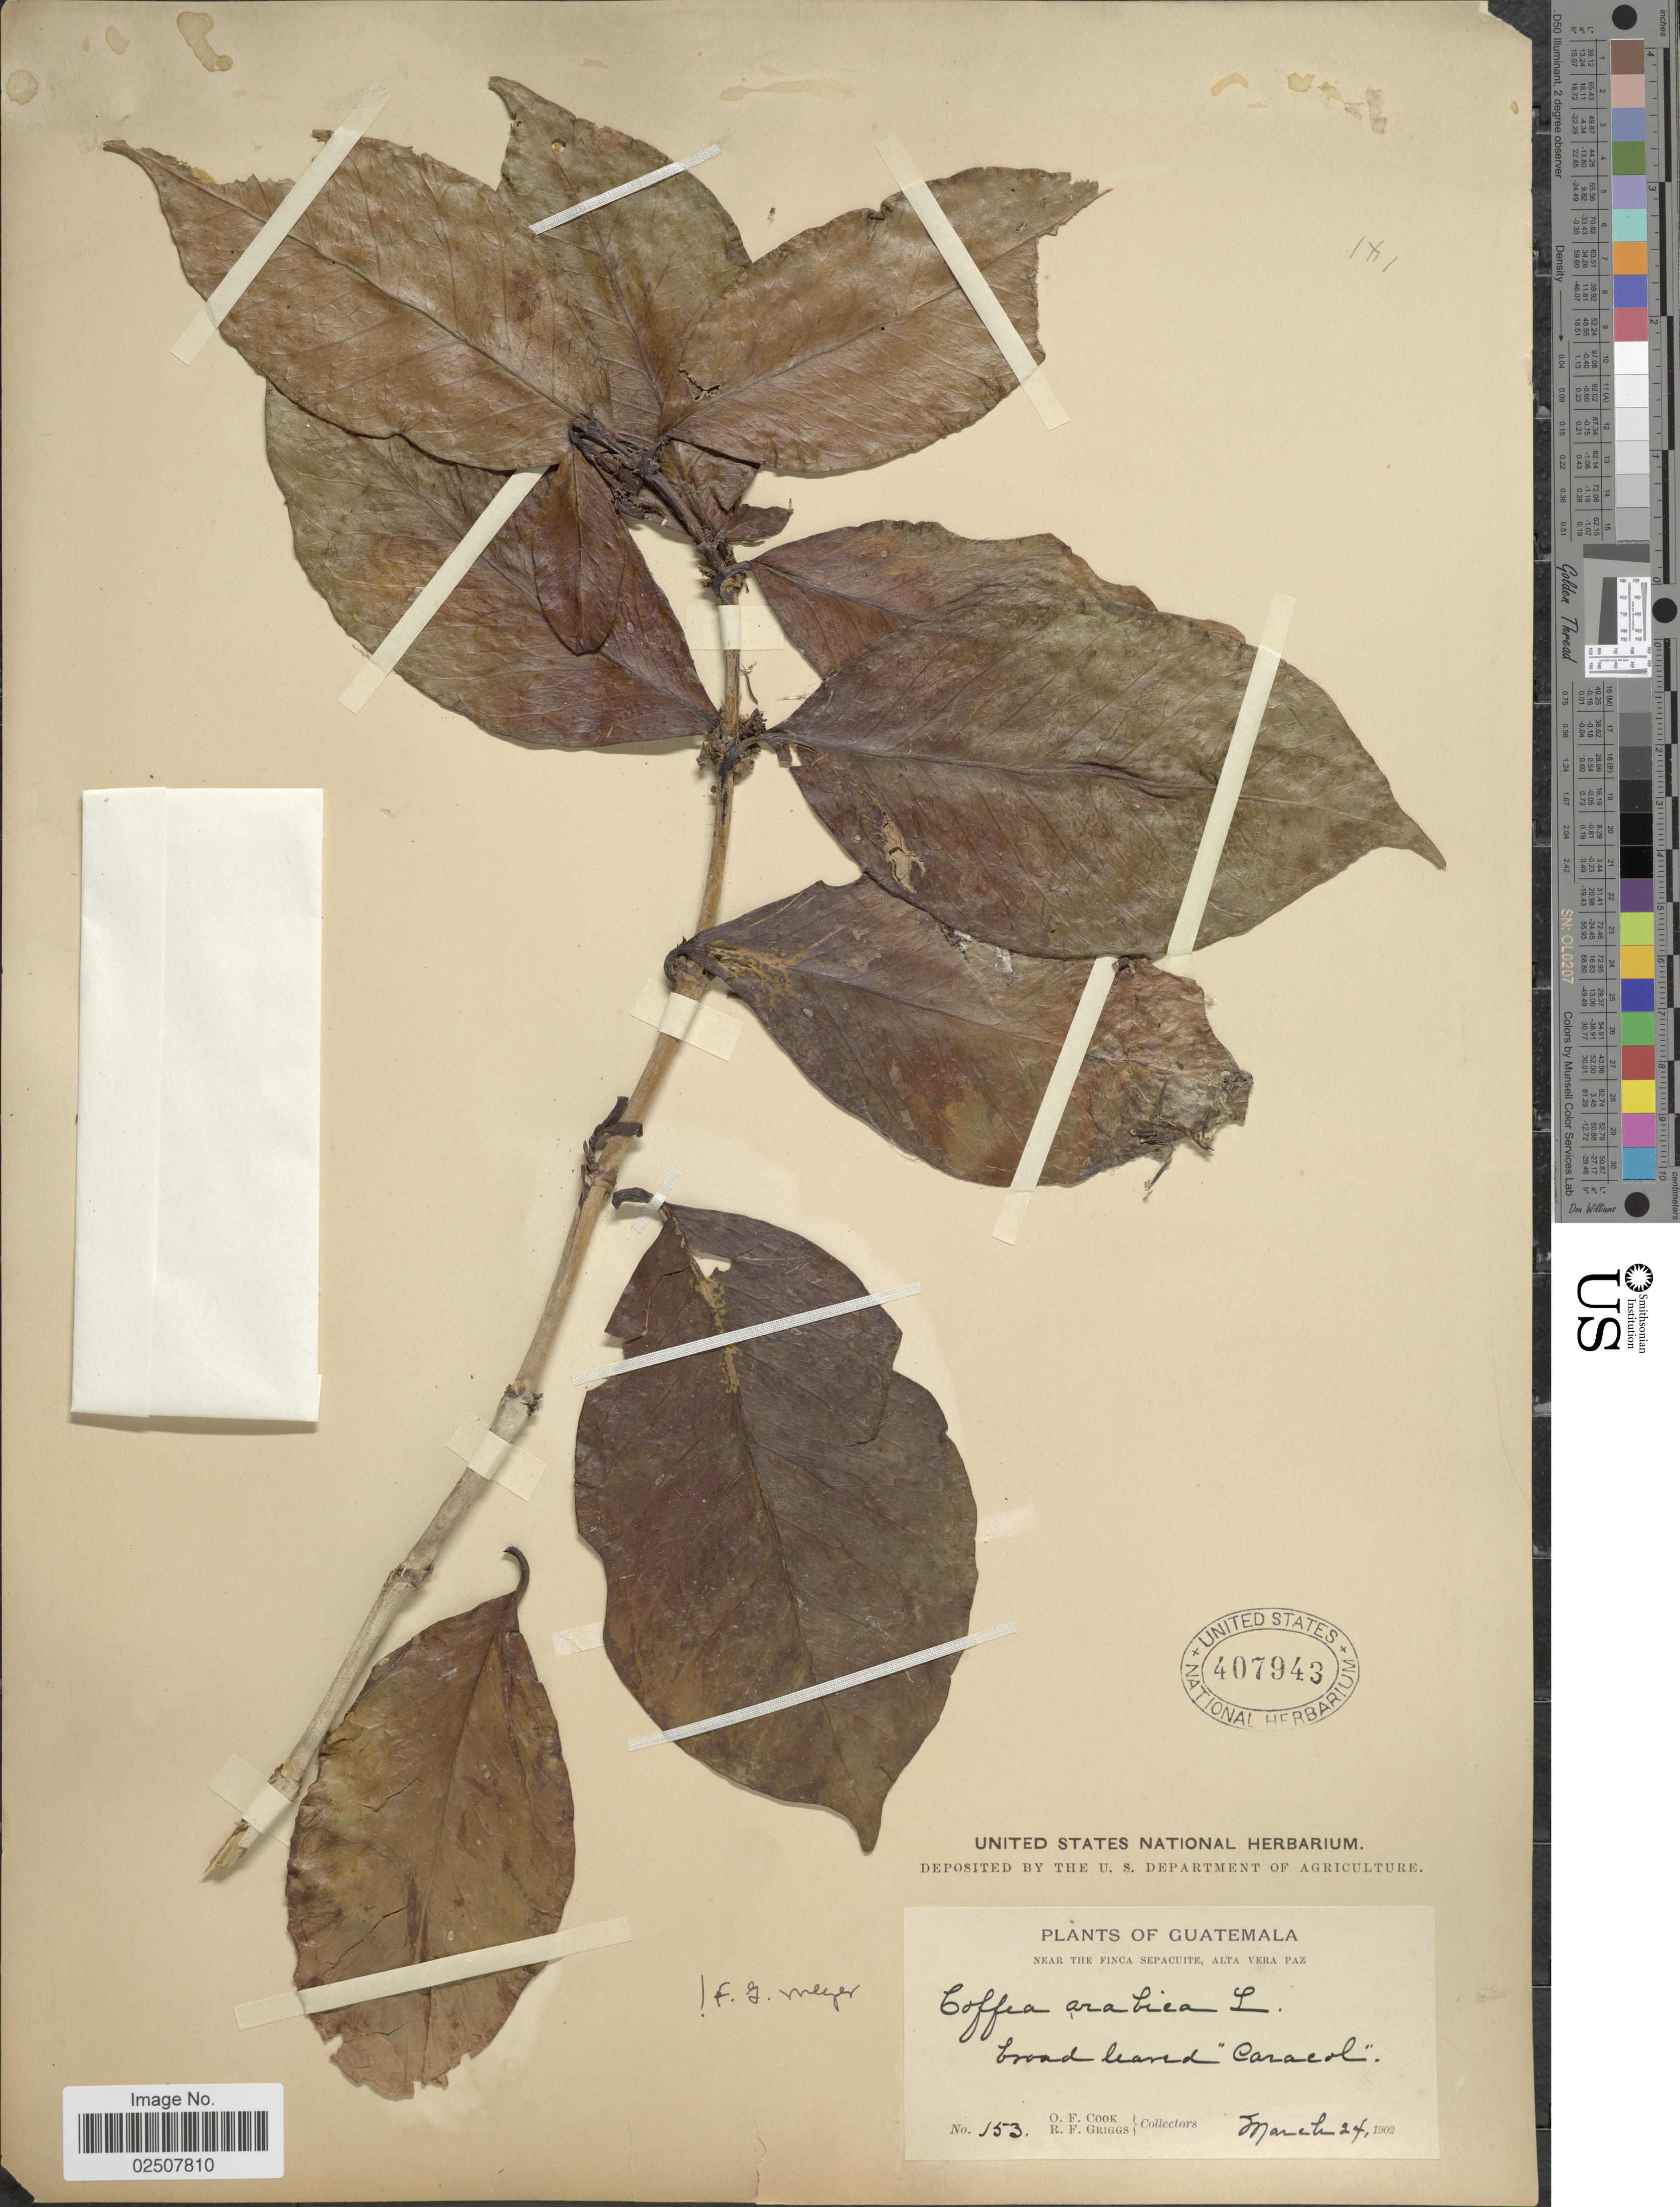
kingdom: Plantae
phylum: Tracheophyta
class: Magnoliopsida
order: Gentianales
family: Rubiaceae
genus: Coffea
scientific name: Coffea arabica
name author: L.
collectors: O. F. Cook & R. F. Griggs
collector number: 153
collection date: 1902-03-24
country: Guatemala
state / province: Alta Verapaz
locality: Near The Finca Sepacuite, broad leaved 'Caracol'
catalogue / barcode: US 407943